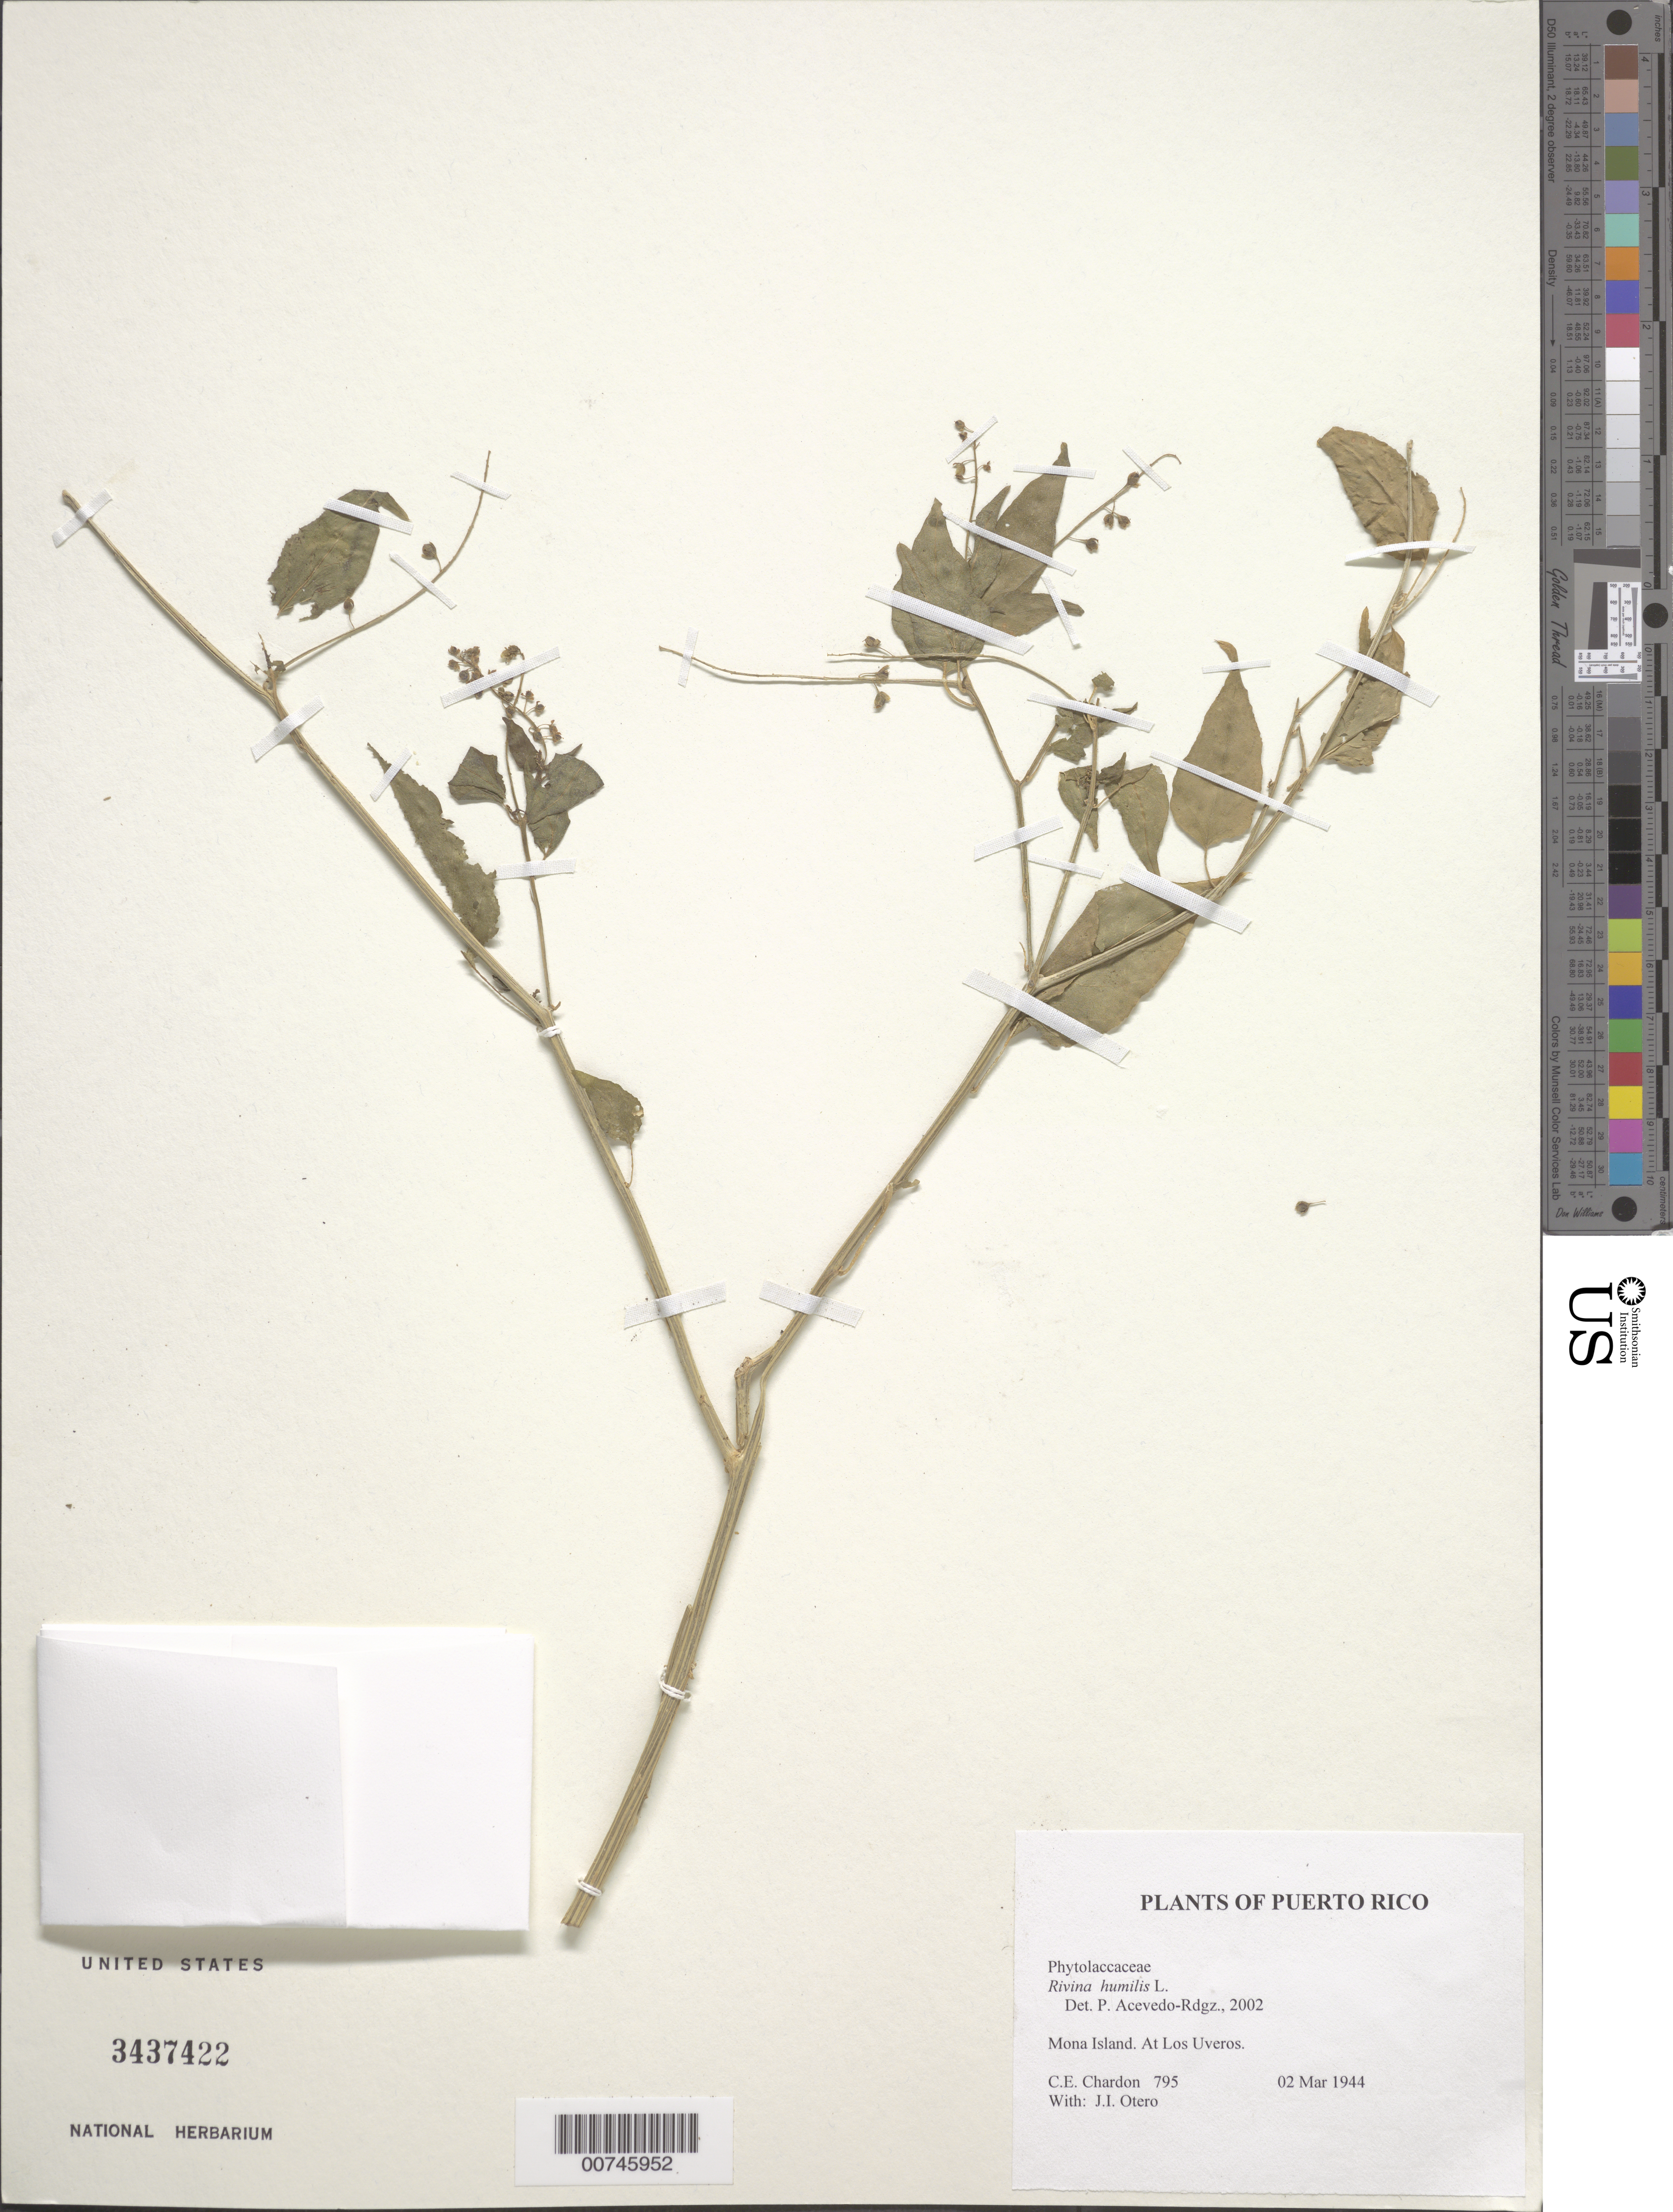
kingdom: Plantae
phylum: Tracheophyta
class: Magnoliopsida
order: Caryophyllales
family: Phytolaccaceae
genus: Rivina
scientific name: Rivina humilis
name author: L.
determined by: Acevedo-Rodríguez, P., (BOT), Smithsonian Institution - National Museum of Natural History (UNITED STATES)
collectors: C. E. Chardón & J. Otero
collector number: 795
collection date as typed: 02 Mar 1944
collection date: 1944-03-02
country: Puerto Rico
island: Mona I.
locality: At Los Uveros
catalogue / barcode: US 3437422